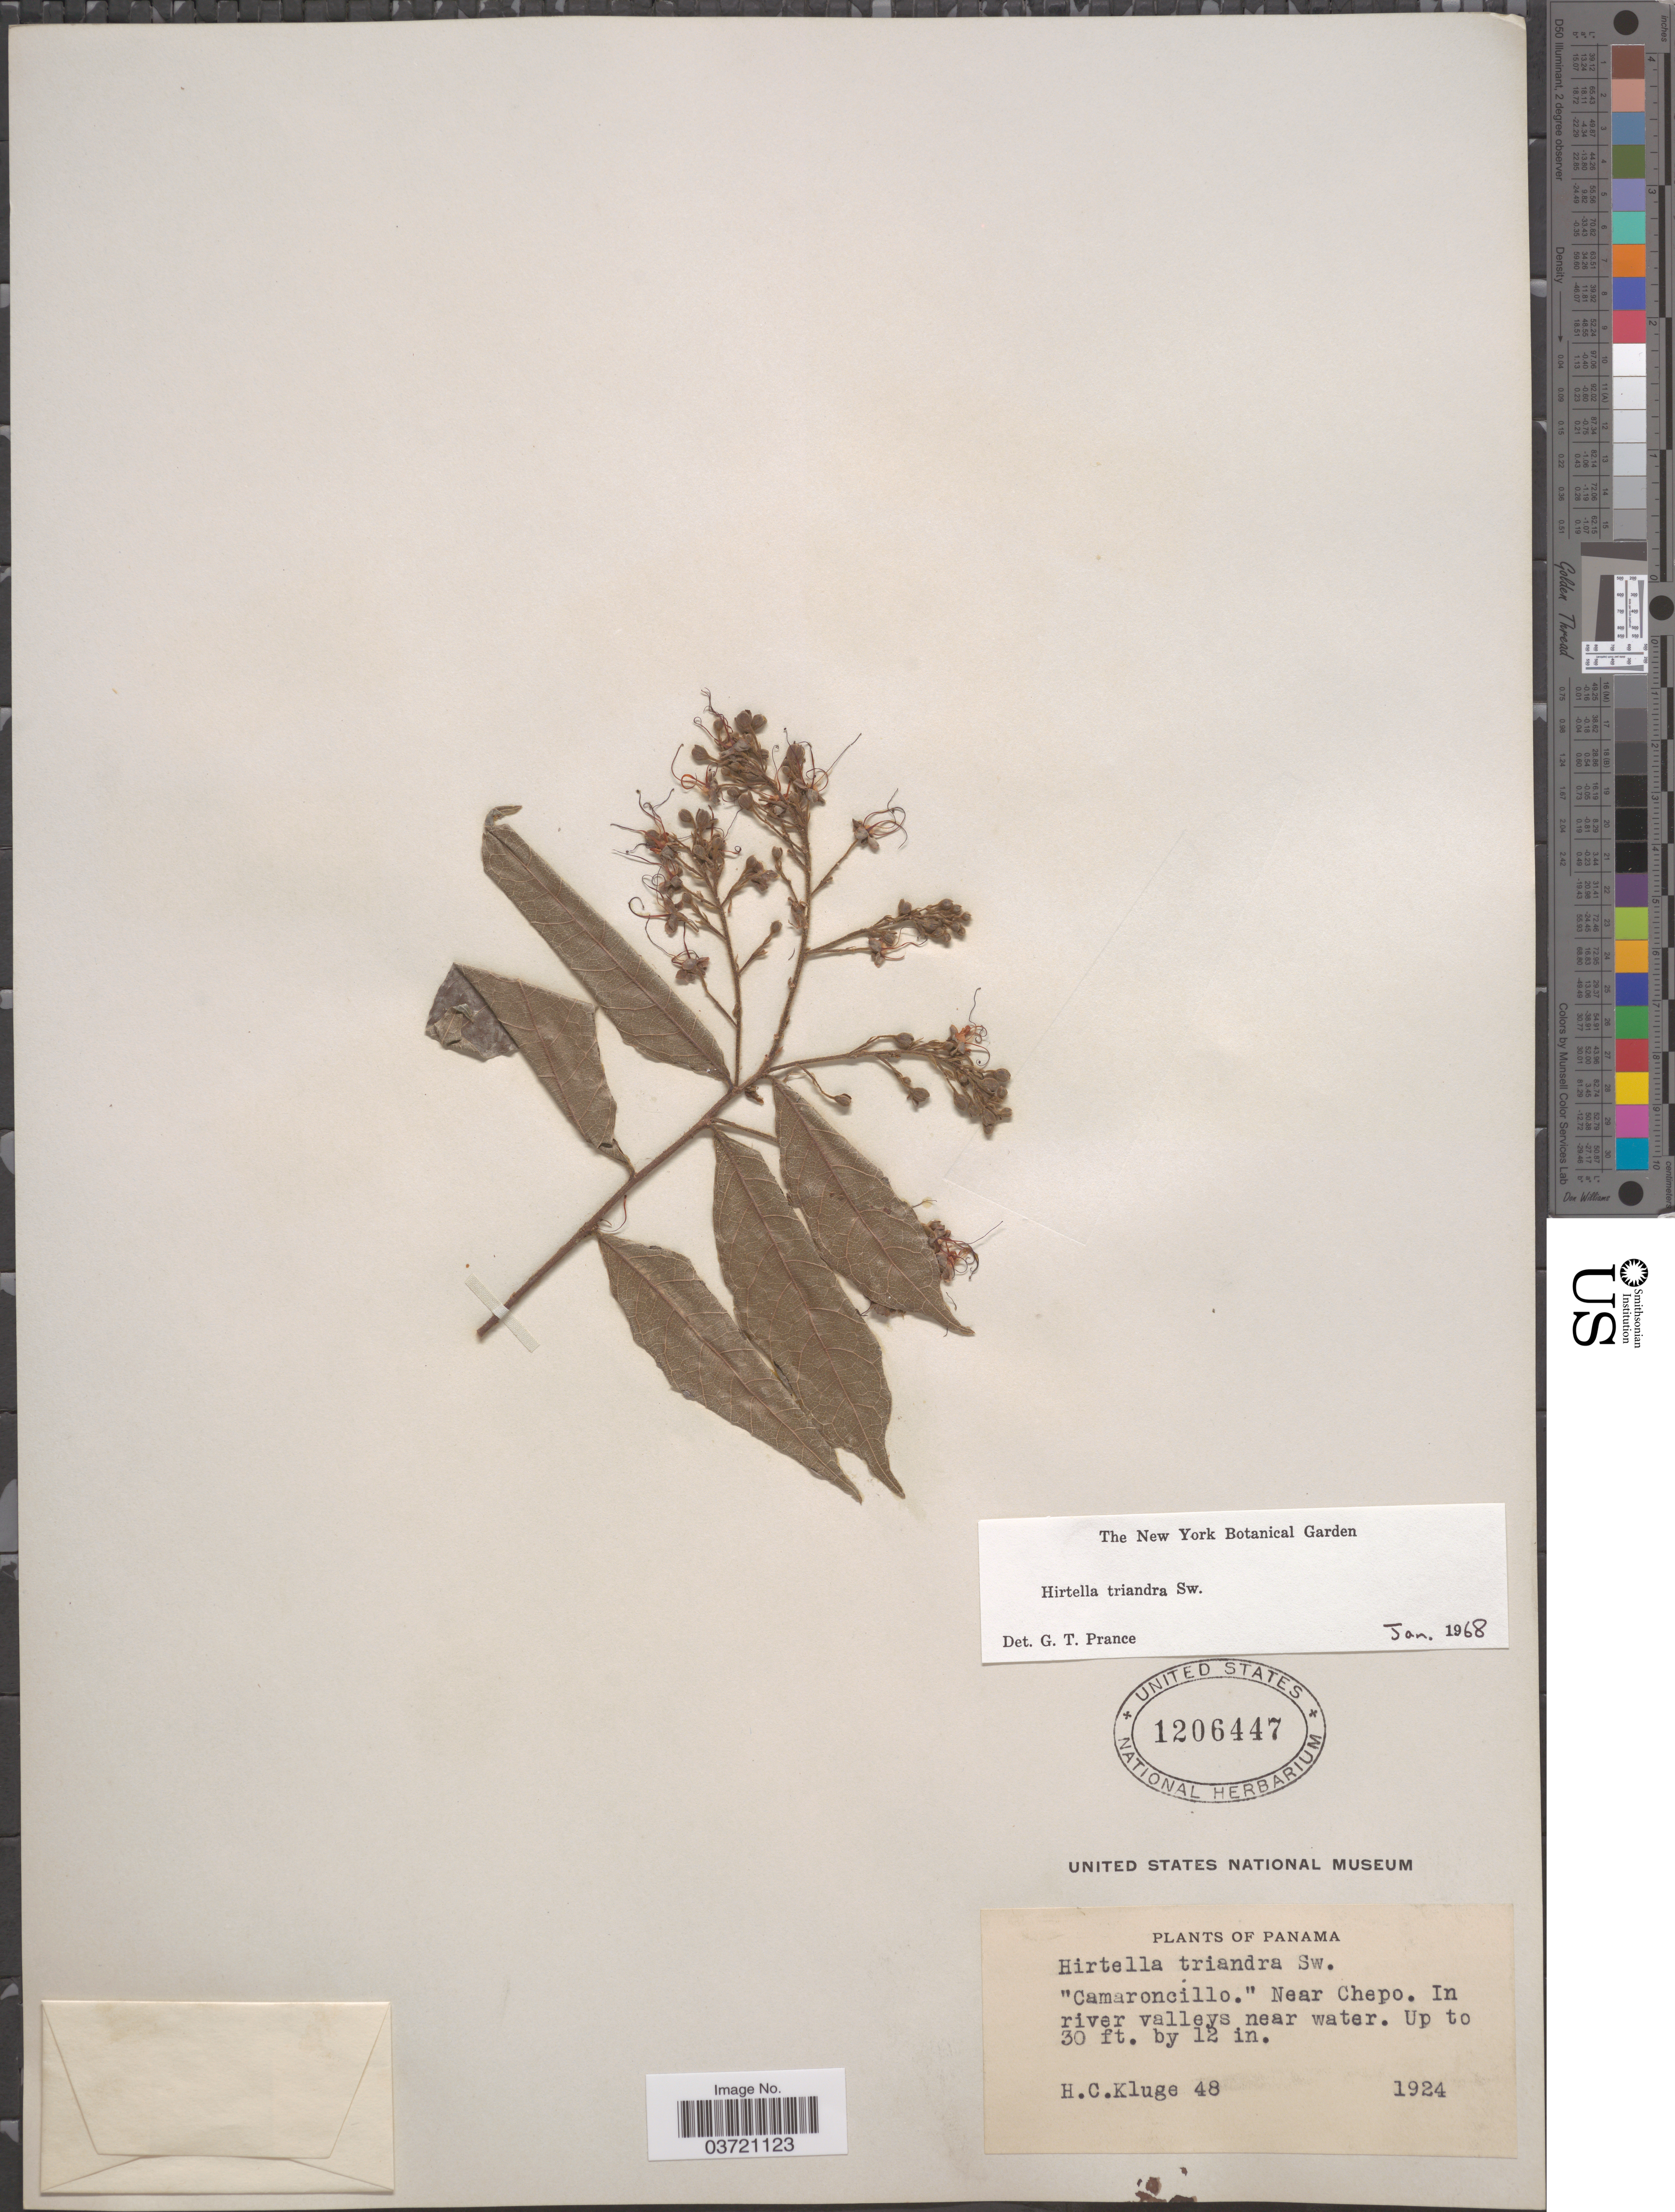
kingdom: Plantae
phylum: Tracheophyta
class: Magnoliopsida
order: Malpighiales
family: Chrysobalanaceae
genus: Hirtella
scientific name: Hirtella triandra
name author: Sw.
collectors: H. C. Kluge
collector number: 48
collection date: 1924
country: Panama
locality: Camaroncillo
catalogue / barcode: US 1206447